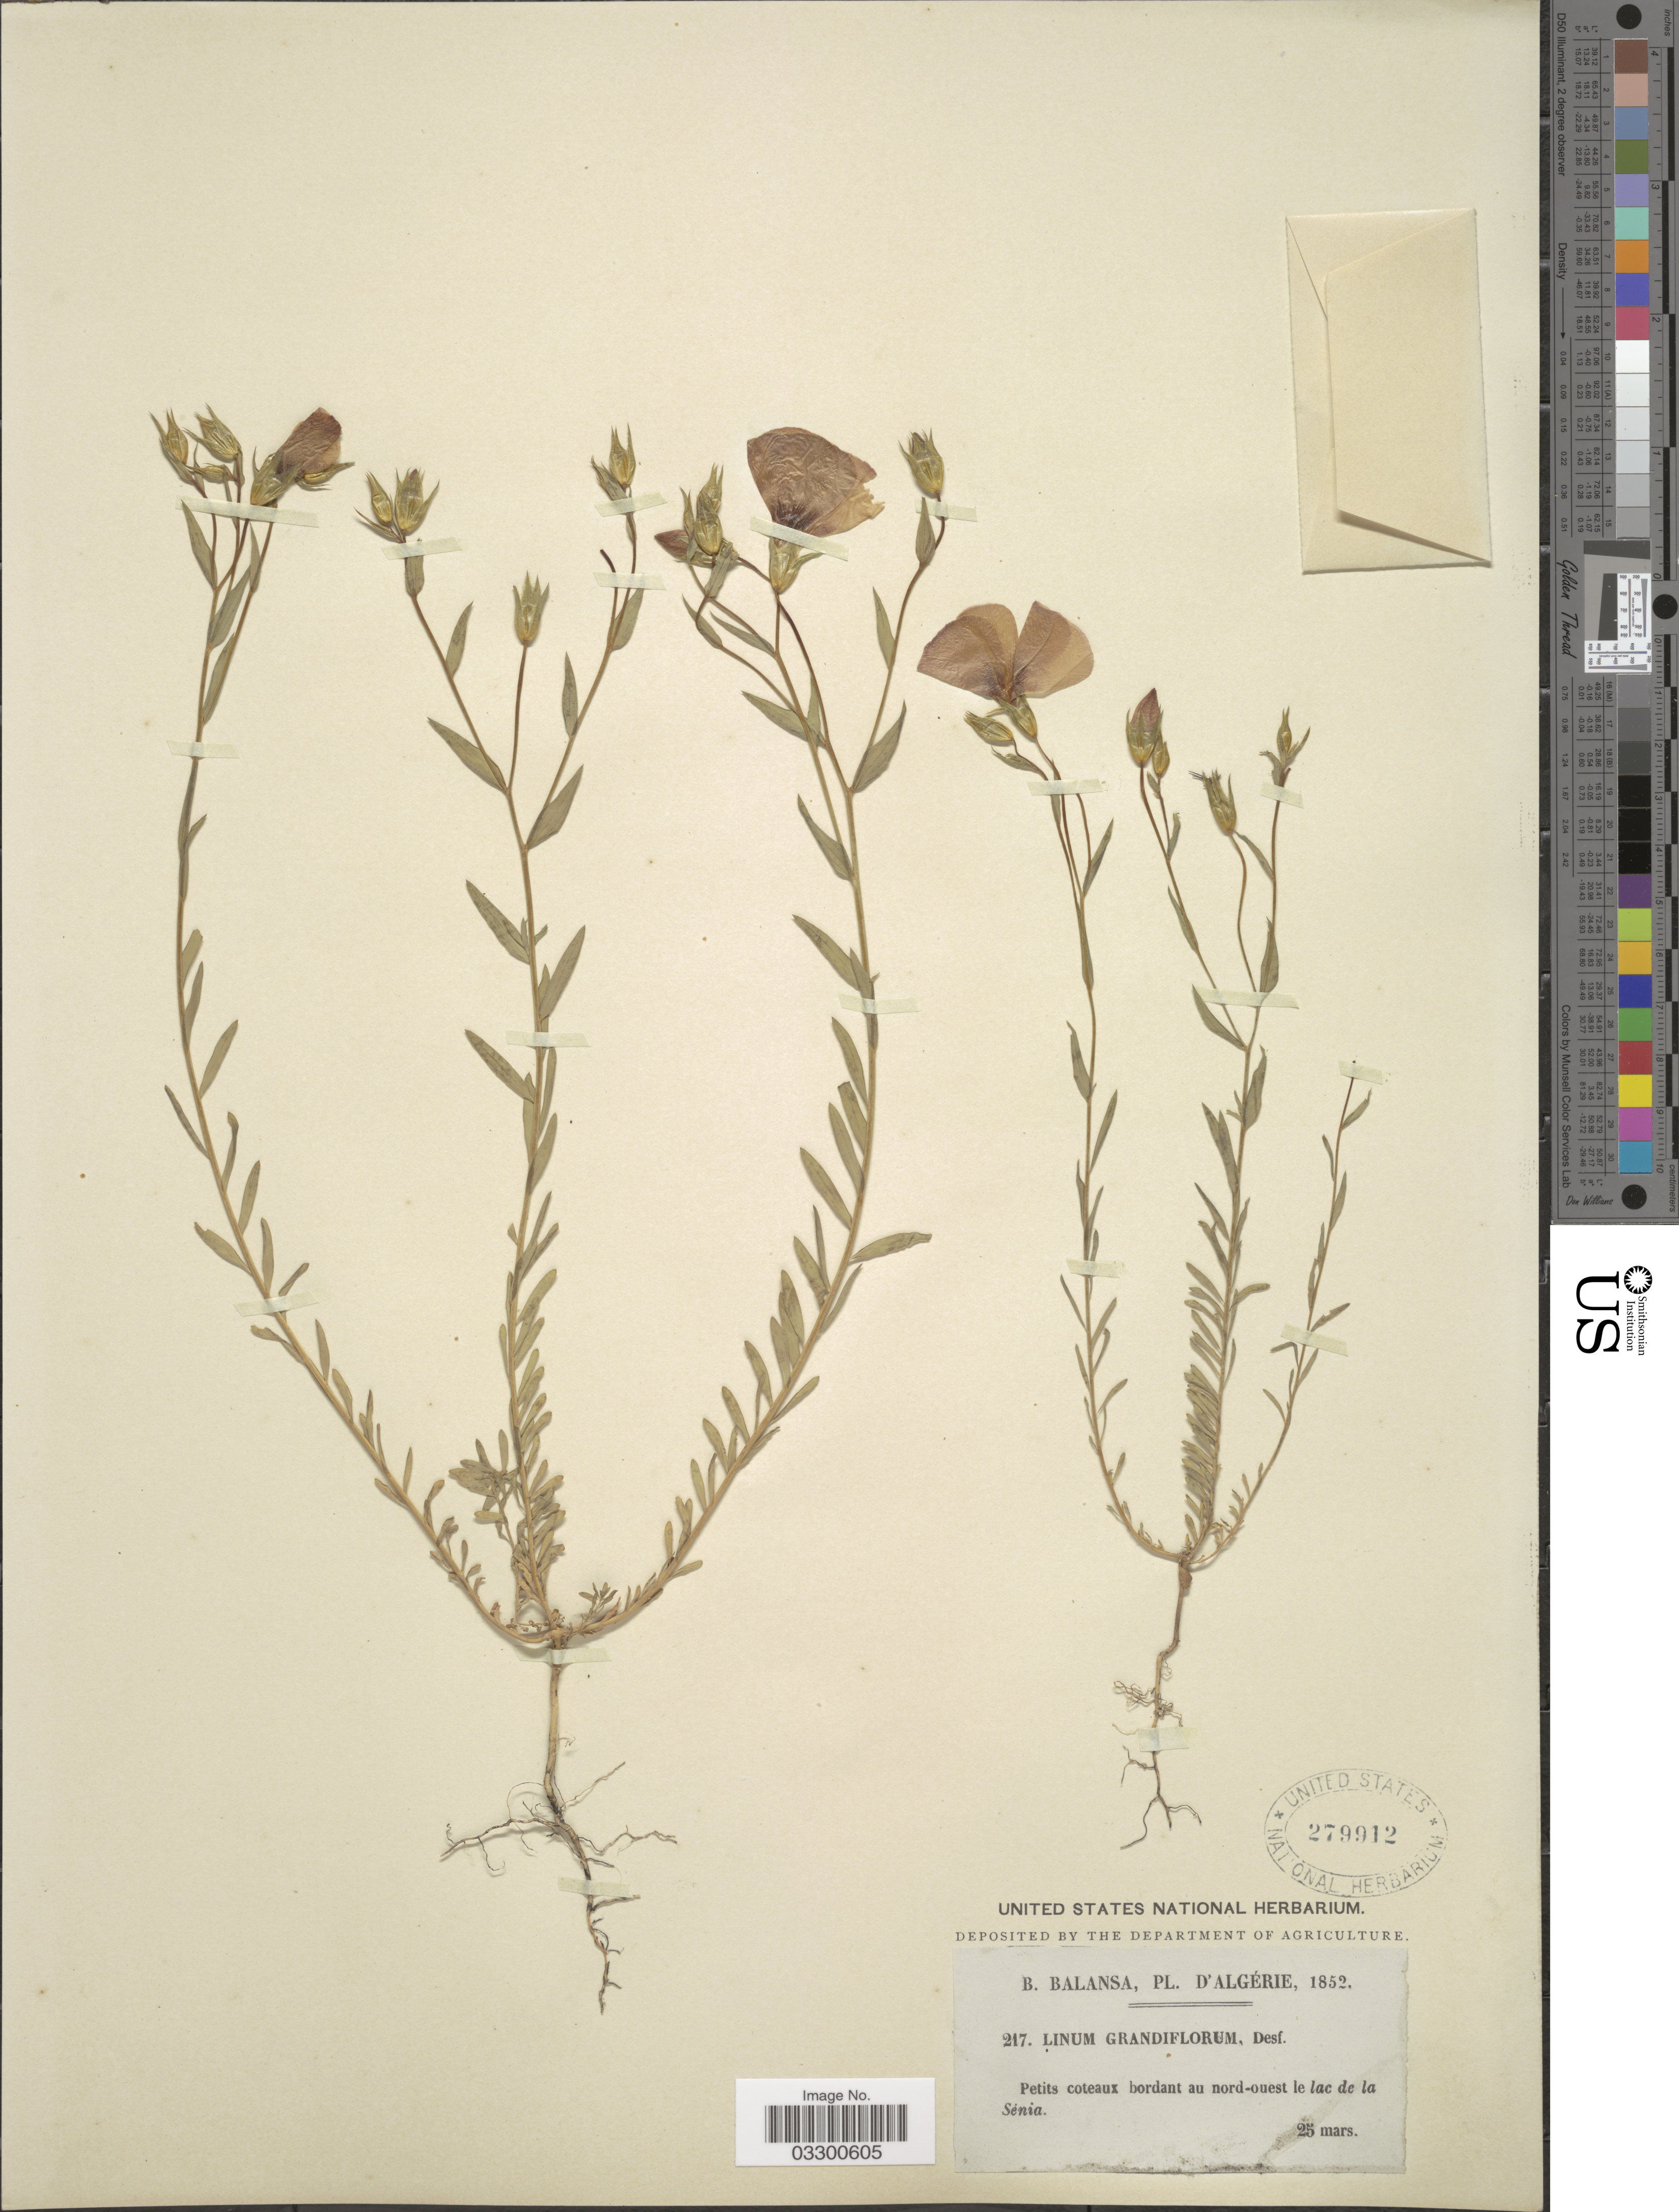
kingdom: Plantae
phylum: Tracheophyta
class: Magnoliopsida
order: Malpighiales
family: Linaceae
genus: Linum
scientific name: Linum grandiflorum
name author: Desf.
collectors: B. Balansa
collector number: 217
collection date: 1852-03-25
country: Algeria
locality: Nord-ouest de lac de la Sénia.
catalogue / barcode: US 279912